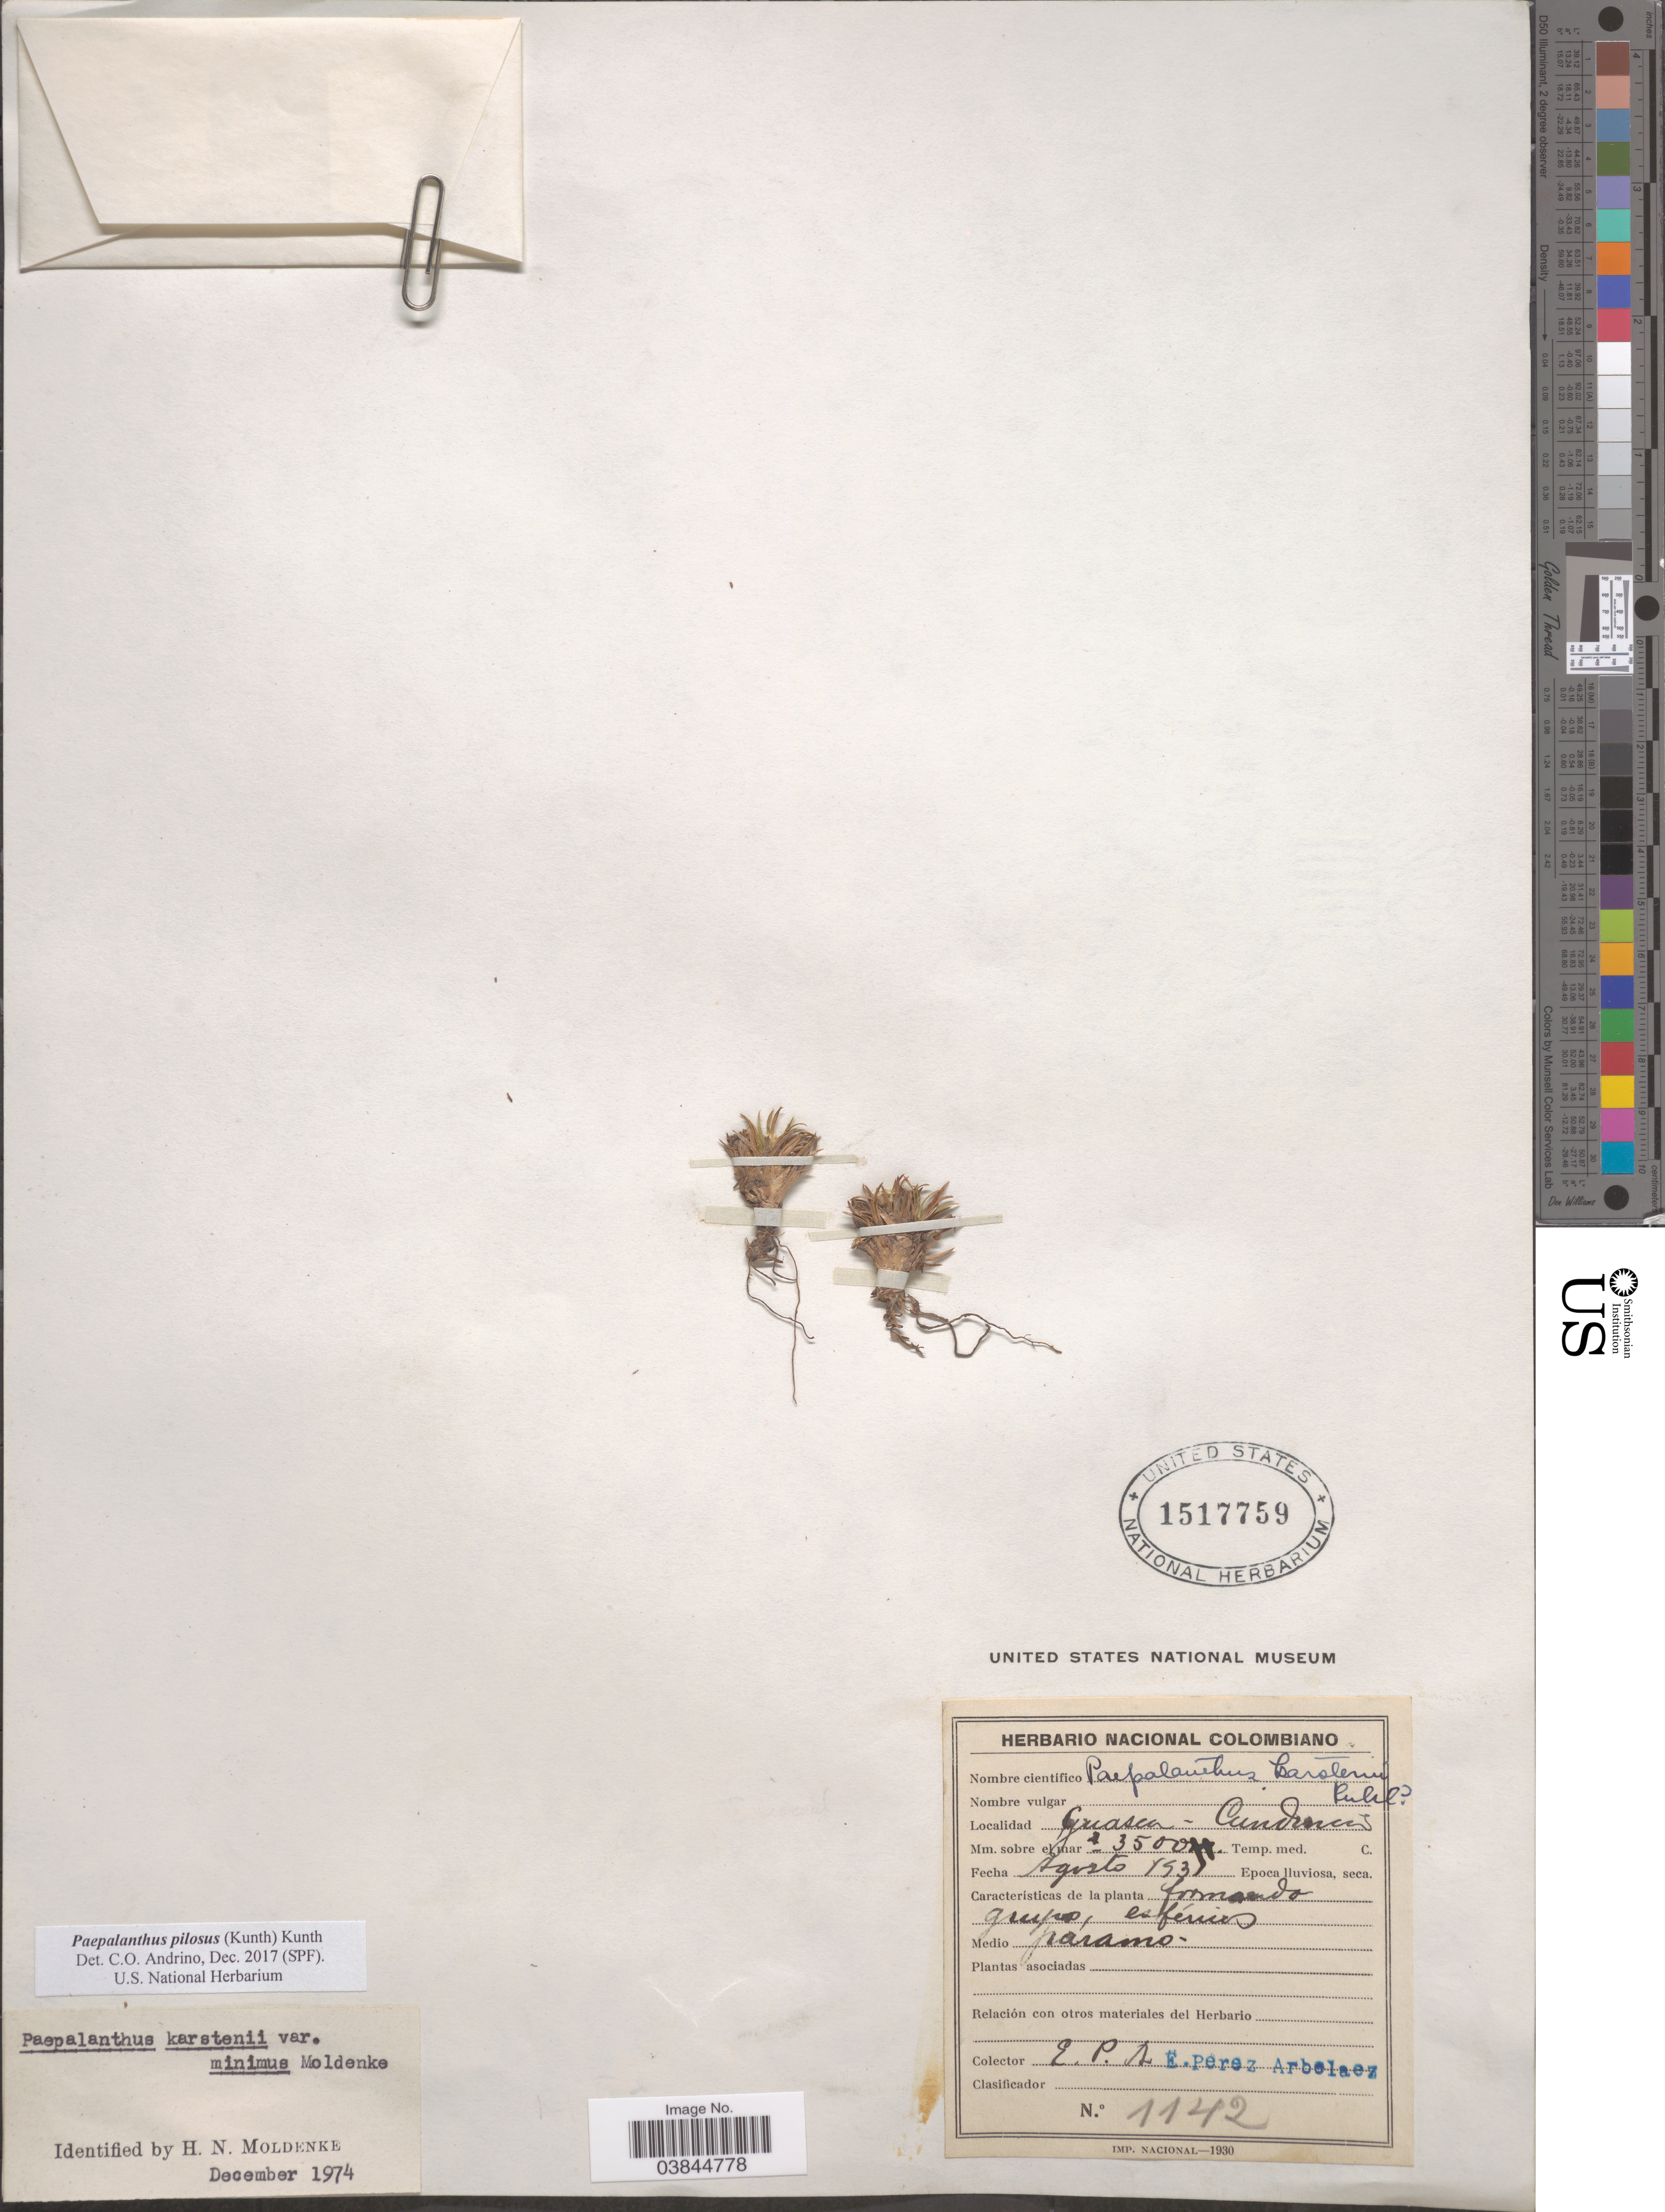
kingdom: Plantae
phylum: Tracheophyta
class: Liliopsida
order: Poales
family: Eriocaulaceae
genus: Paepalanthus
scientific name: Paepalanthus pilosus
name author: (Kunth) Kunth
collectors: E. Pérez Arbeláez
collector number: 1142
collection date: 1931-08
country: Colombia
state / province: Cundinamarca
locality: Guasca. Páramo.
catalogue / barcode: US 1517759